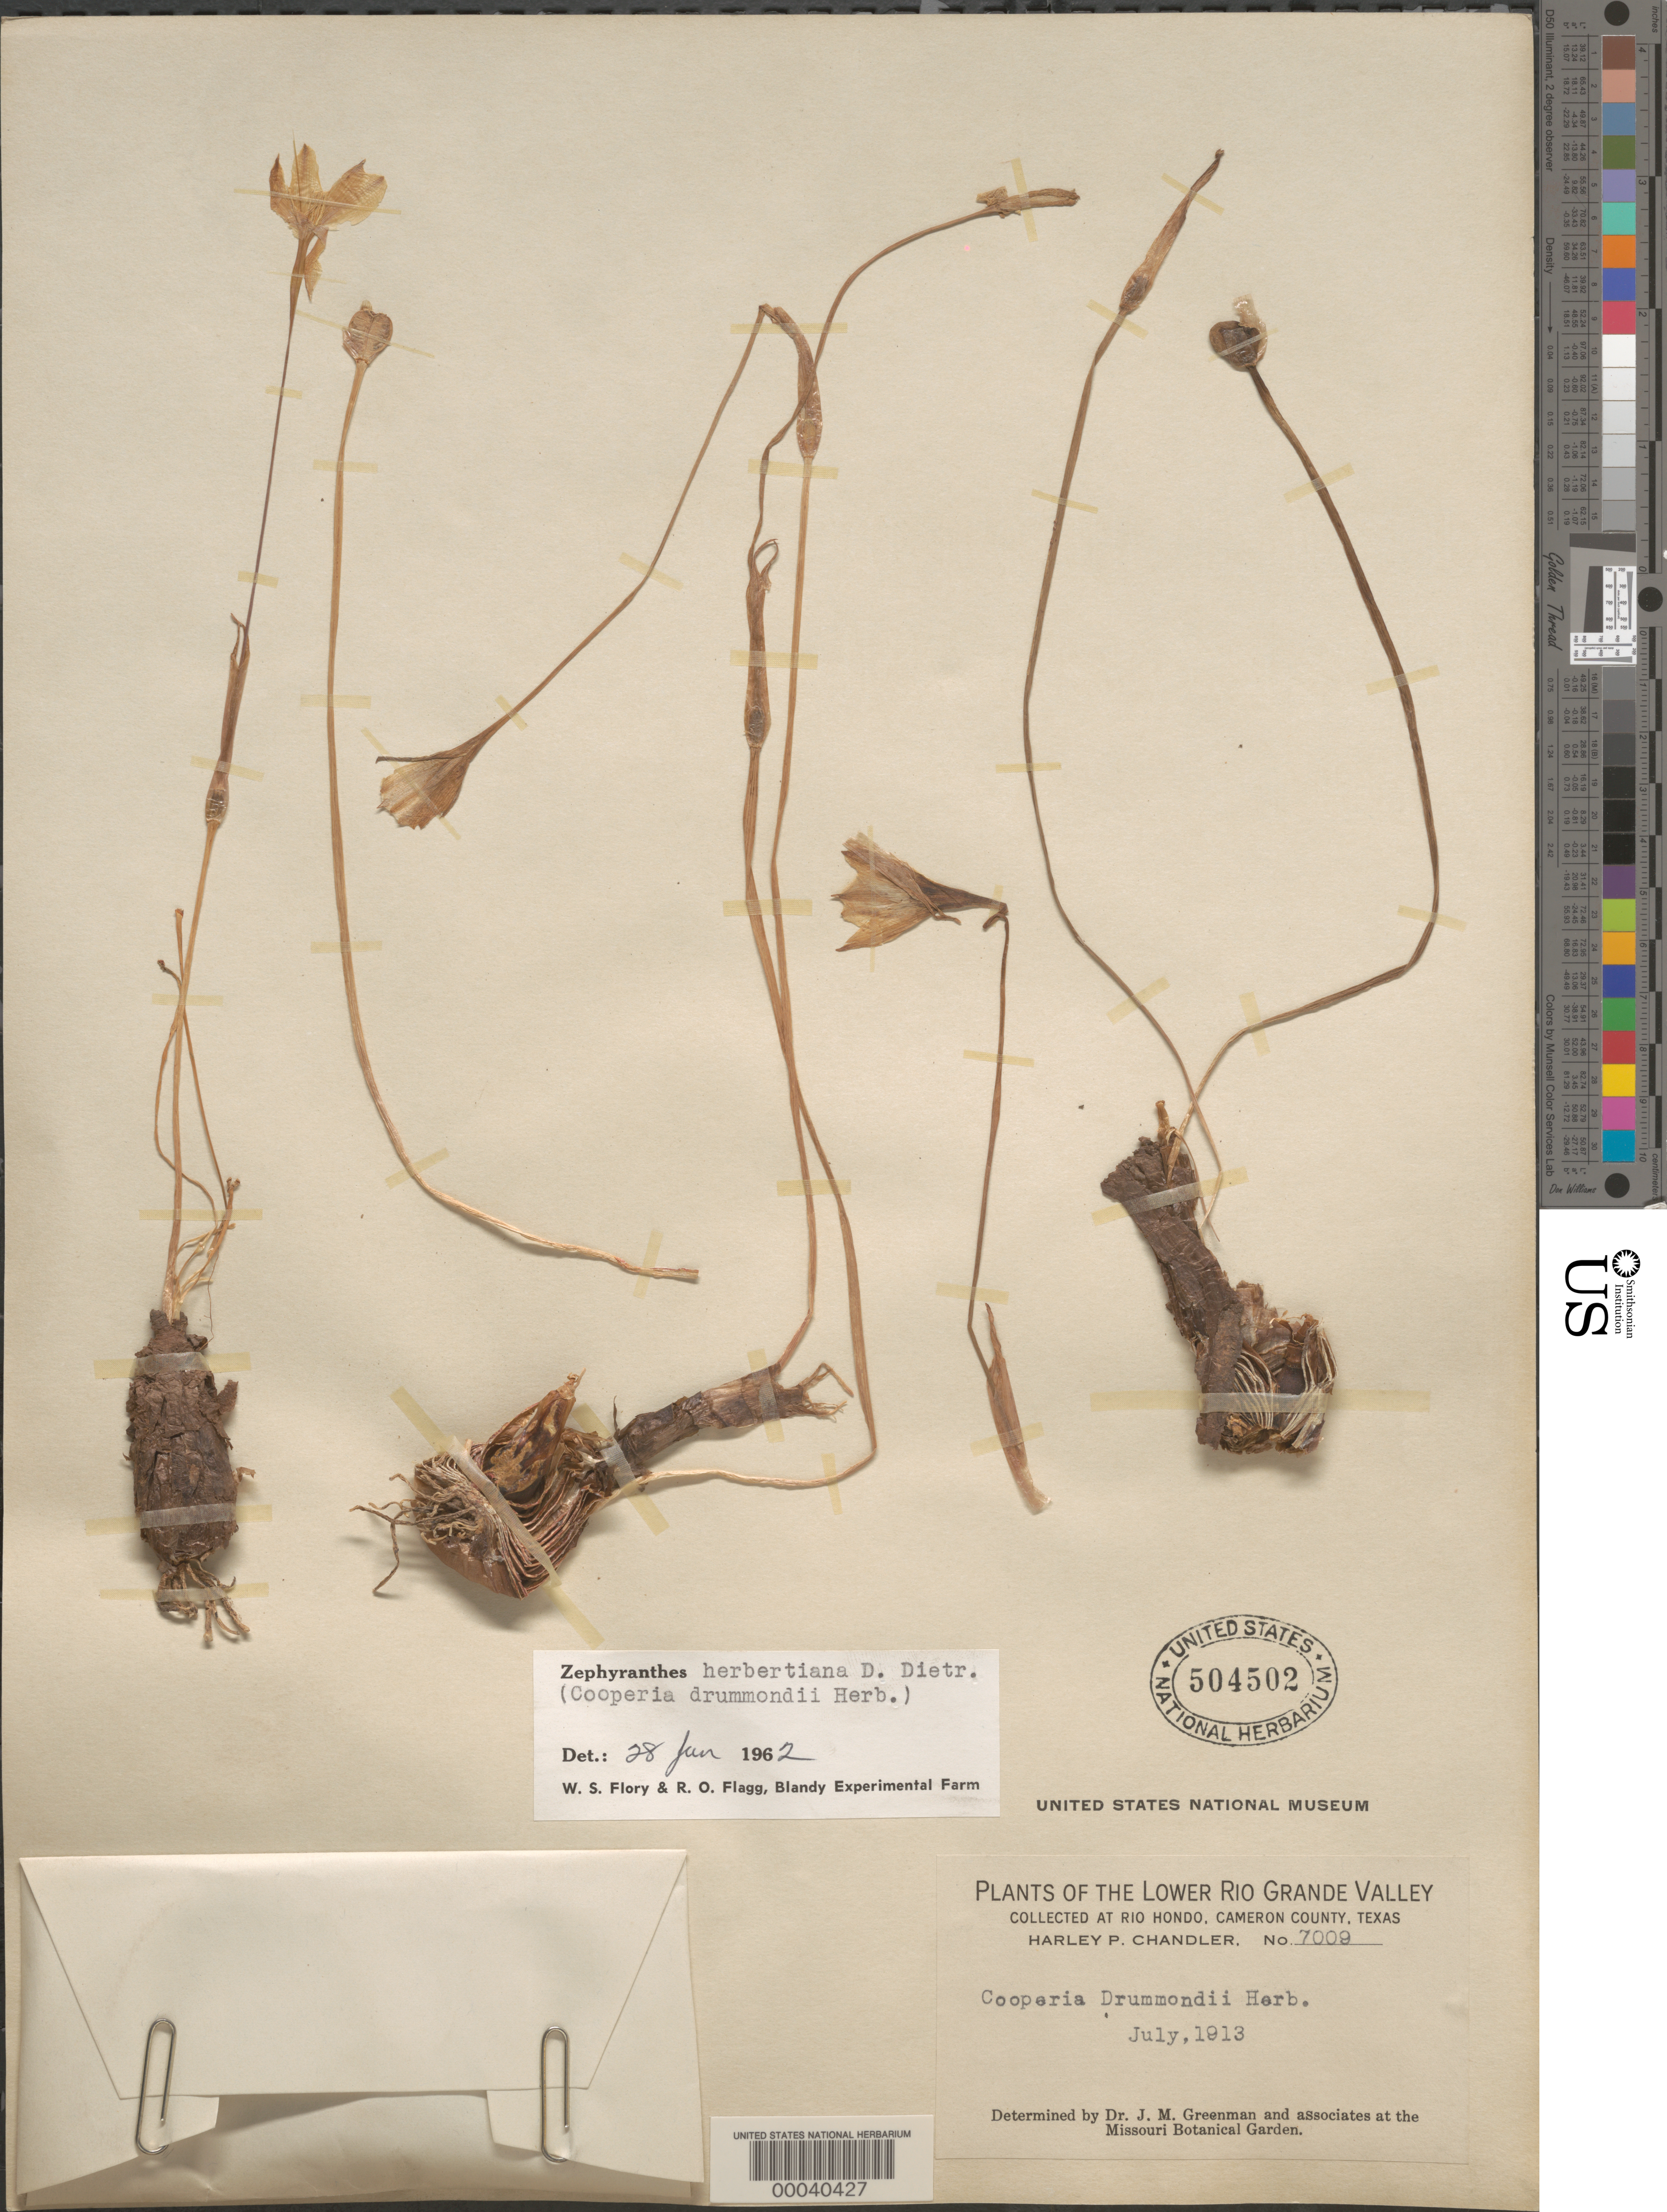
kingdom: Plantae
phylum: Tracheophyta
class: Liliopsida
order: Asparagales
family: Amaryllidaceae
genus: Zephyranthes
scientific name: Zephyranthes herbertiana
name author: D. Dietr.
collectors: H. Chandler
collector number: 7009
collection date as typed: Jul 1913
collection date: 1913-07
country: United States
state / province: Texas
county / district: Cameron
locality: Rio hondo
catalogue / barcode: US 504502